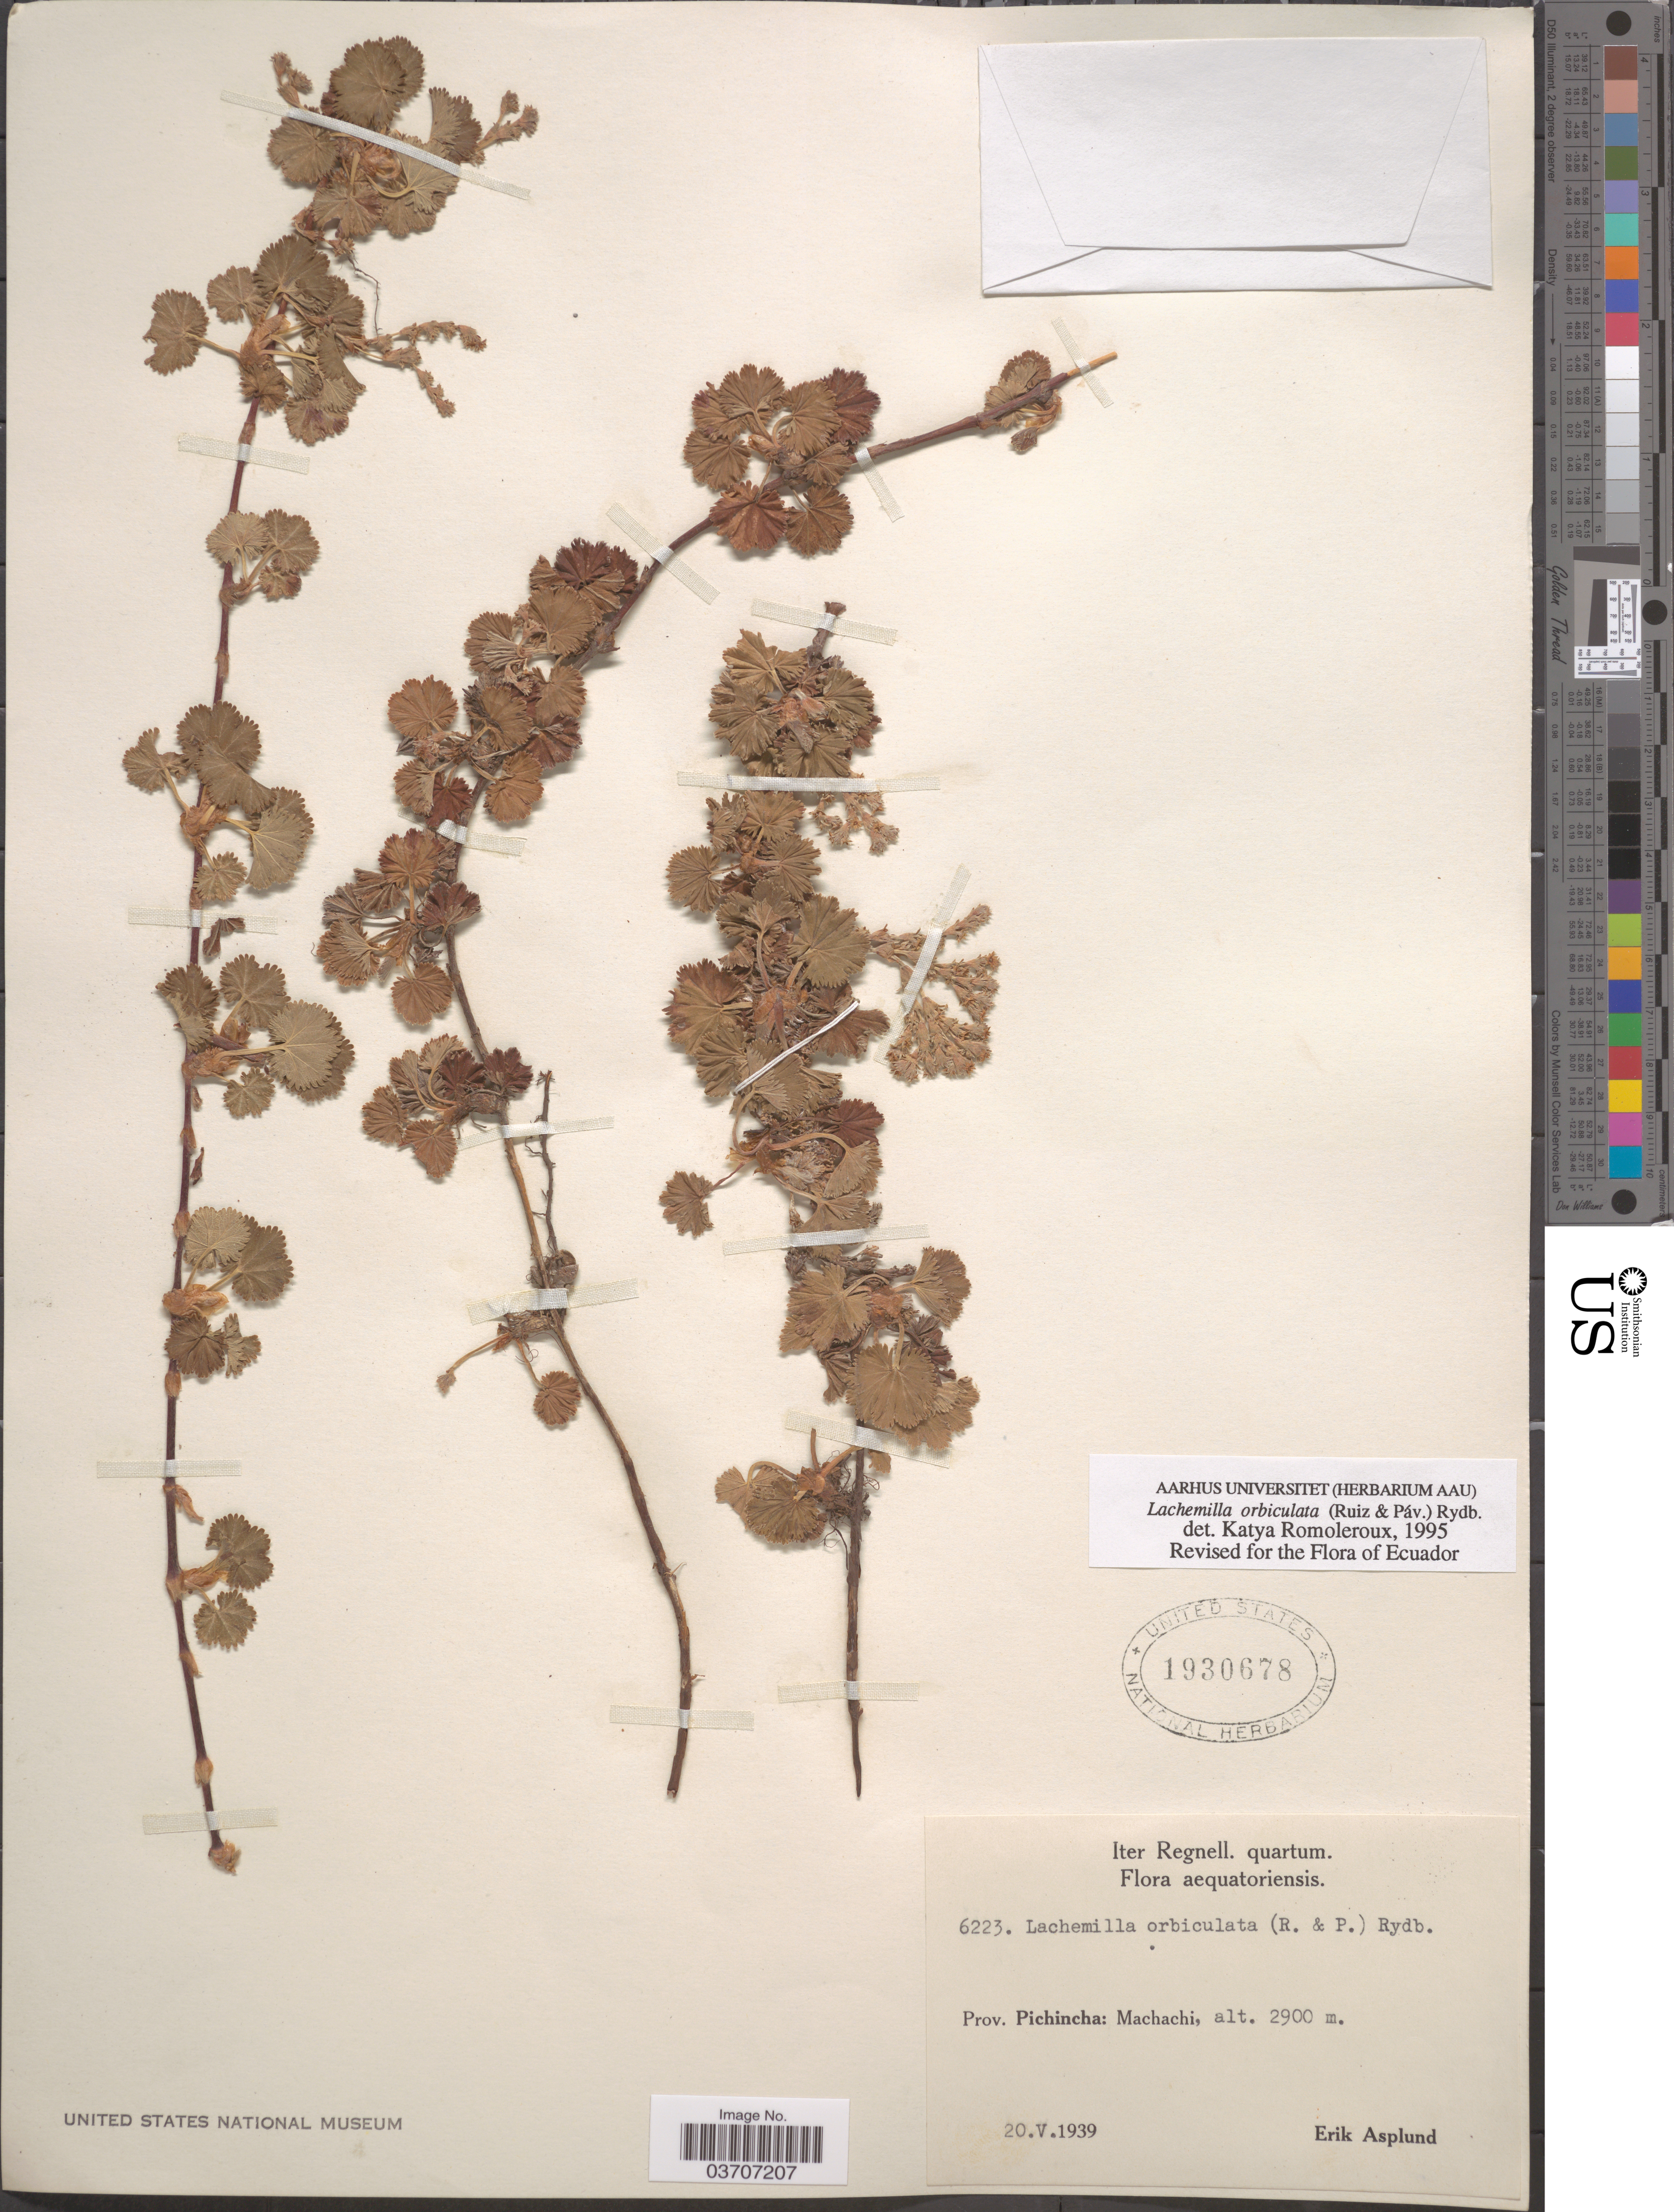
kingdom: Plantae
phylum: Tracheophyta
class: Magnoliopsida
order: Rosales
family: Rosaceae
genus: Lachemilla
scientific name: Lachemilla orbiculata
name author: (Ruiz & Pav.) Rydb.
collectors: E. Asplund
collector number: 6223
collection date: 1939-05-20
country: Ecuador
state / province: Pichincha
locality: Machachi.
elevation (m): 2900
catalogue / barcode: US 1930678